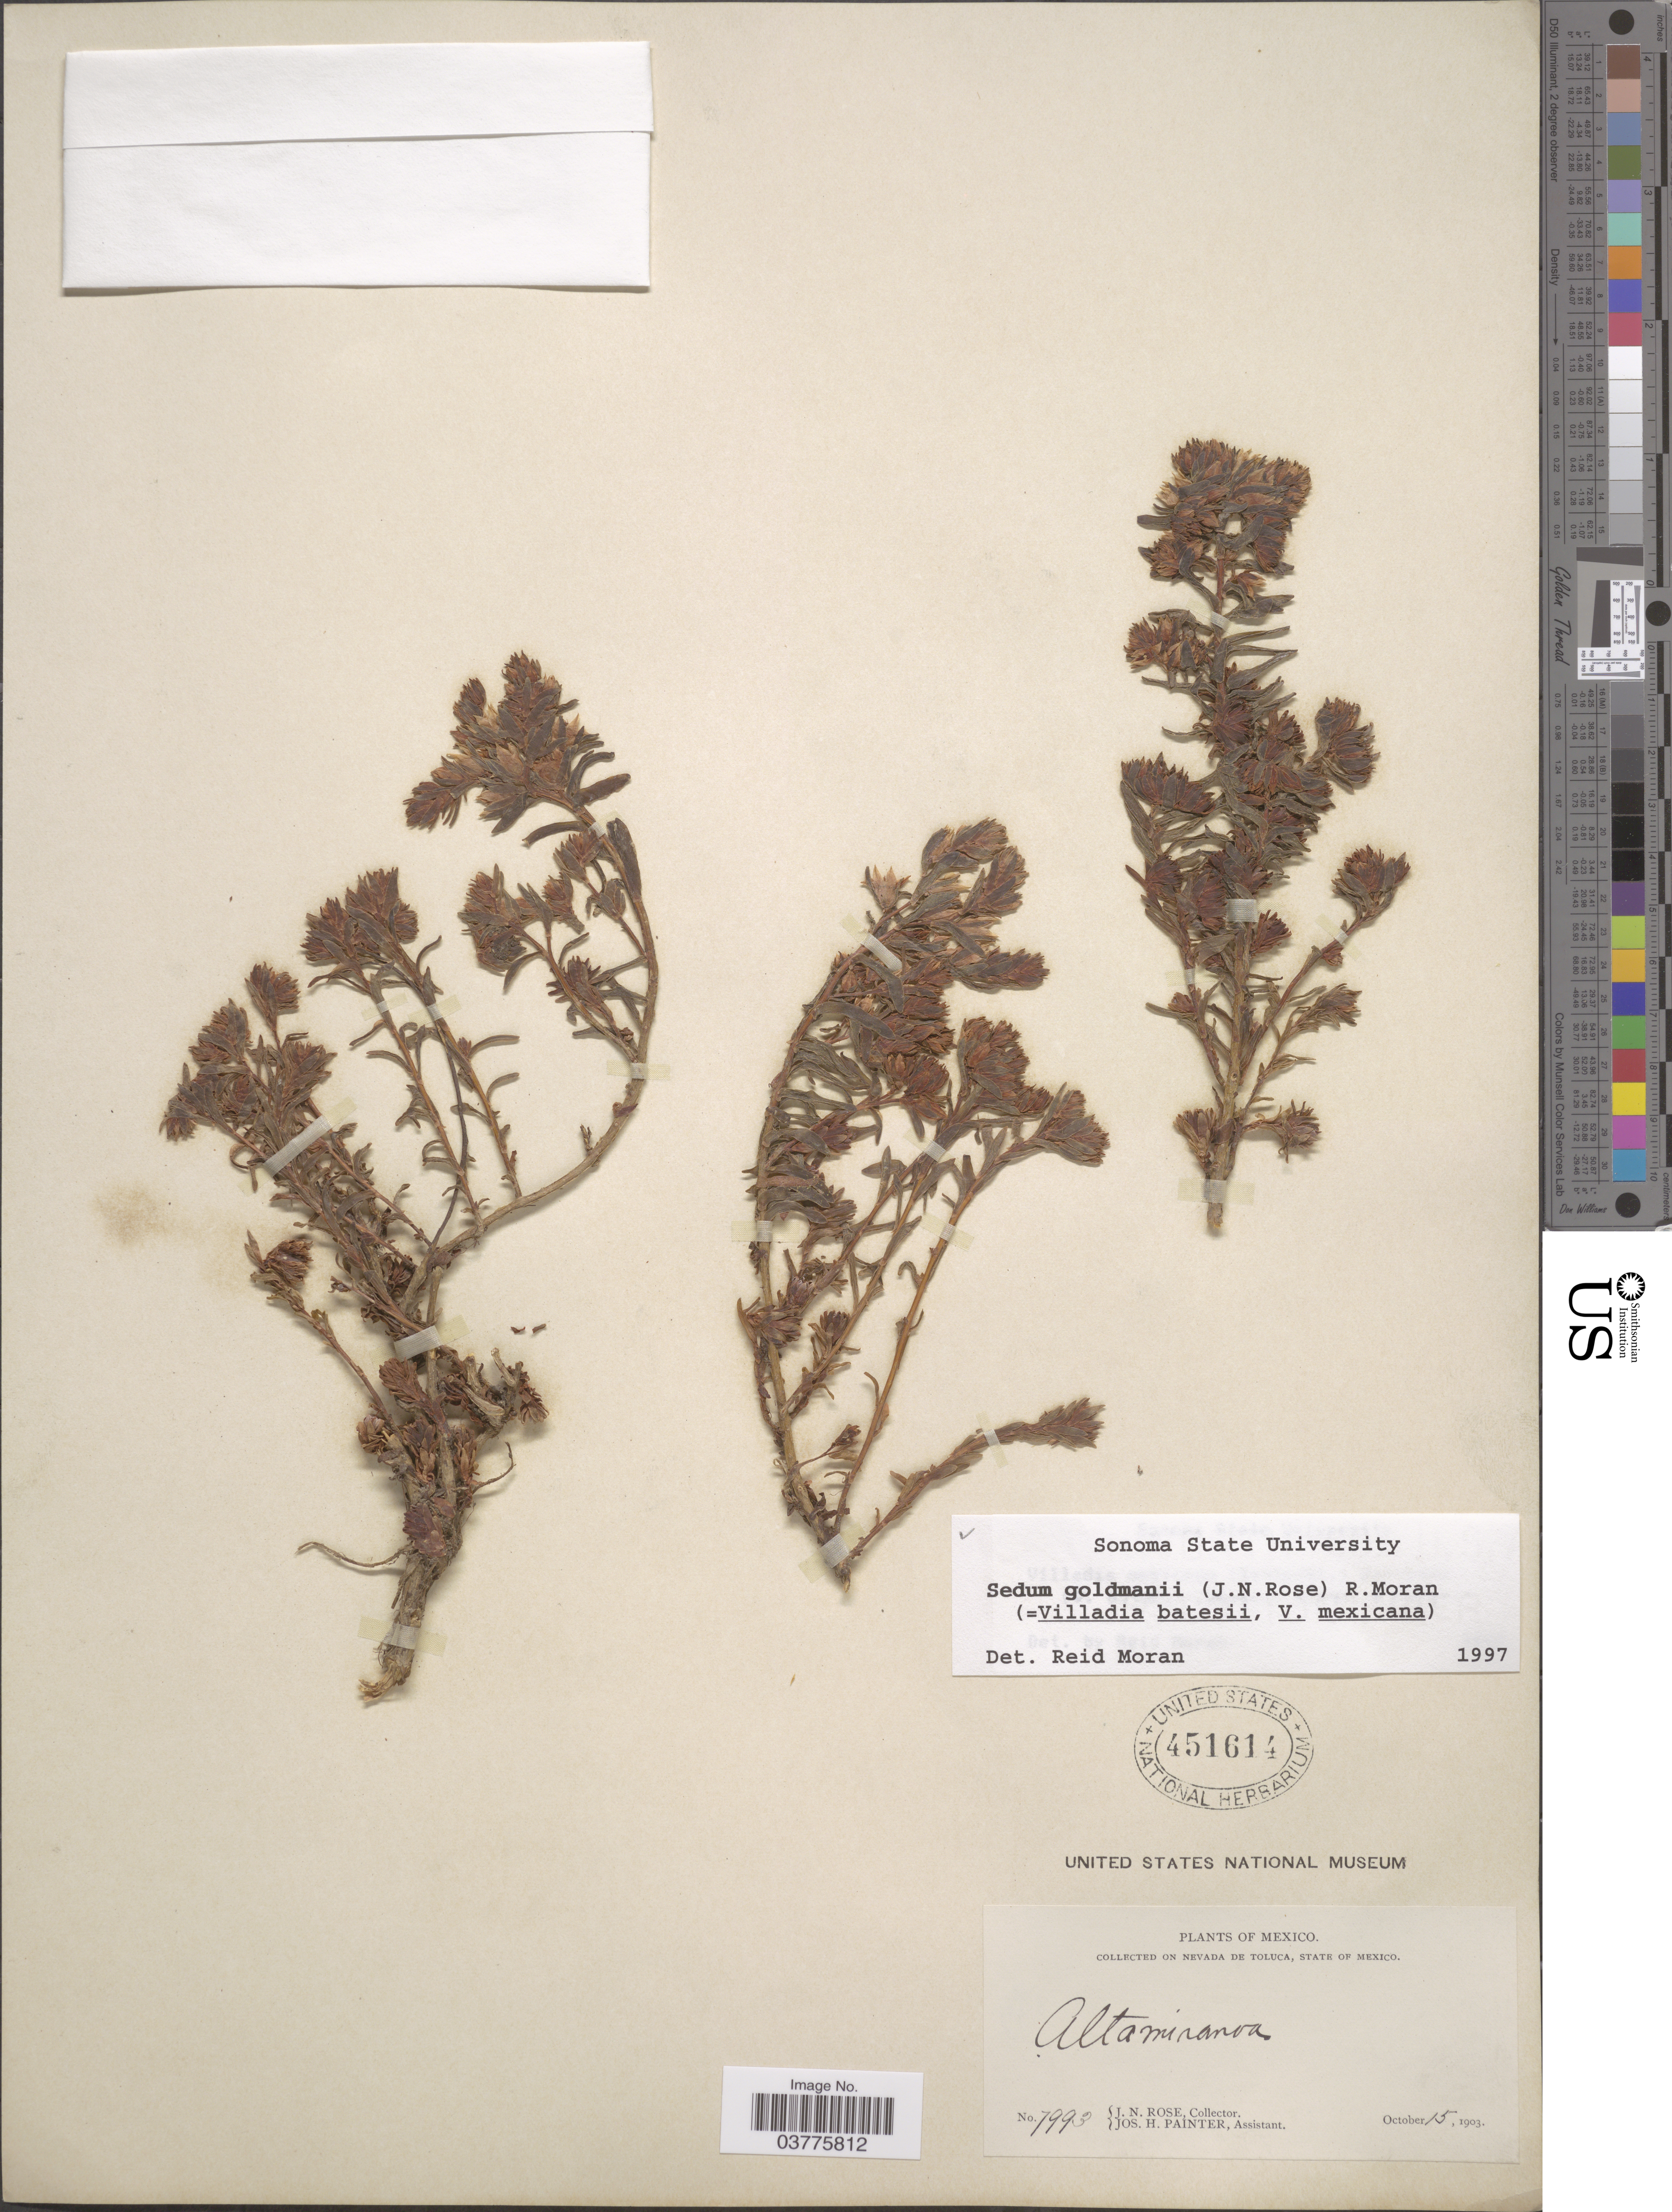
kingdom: Plantae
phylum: Tracheophyta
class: Magnoliopsida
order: Saxifragales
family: Crassulaceae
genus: Sedum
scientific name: Sedum goldmanii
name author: (Rose) Moran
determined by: Moran, R. V.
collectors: J. N. Rose & J. H. Painter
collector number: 7993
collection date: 1903-10-15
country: Mexico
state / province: México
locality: On Nevada de Toluca.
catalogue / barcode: US 451614